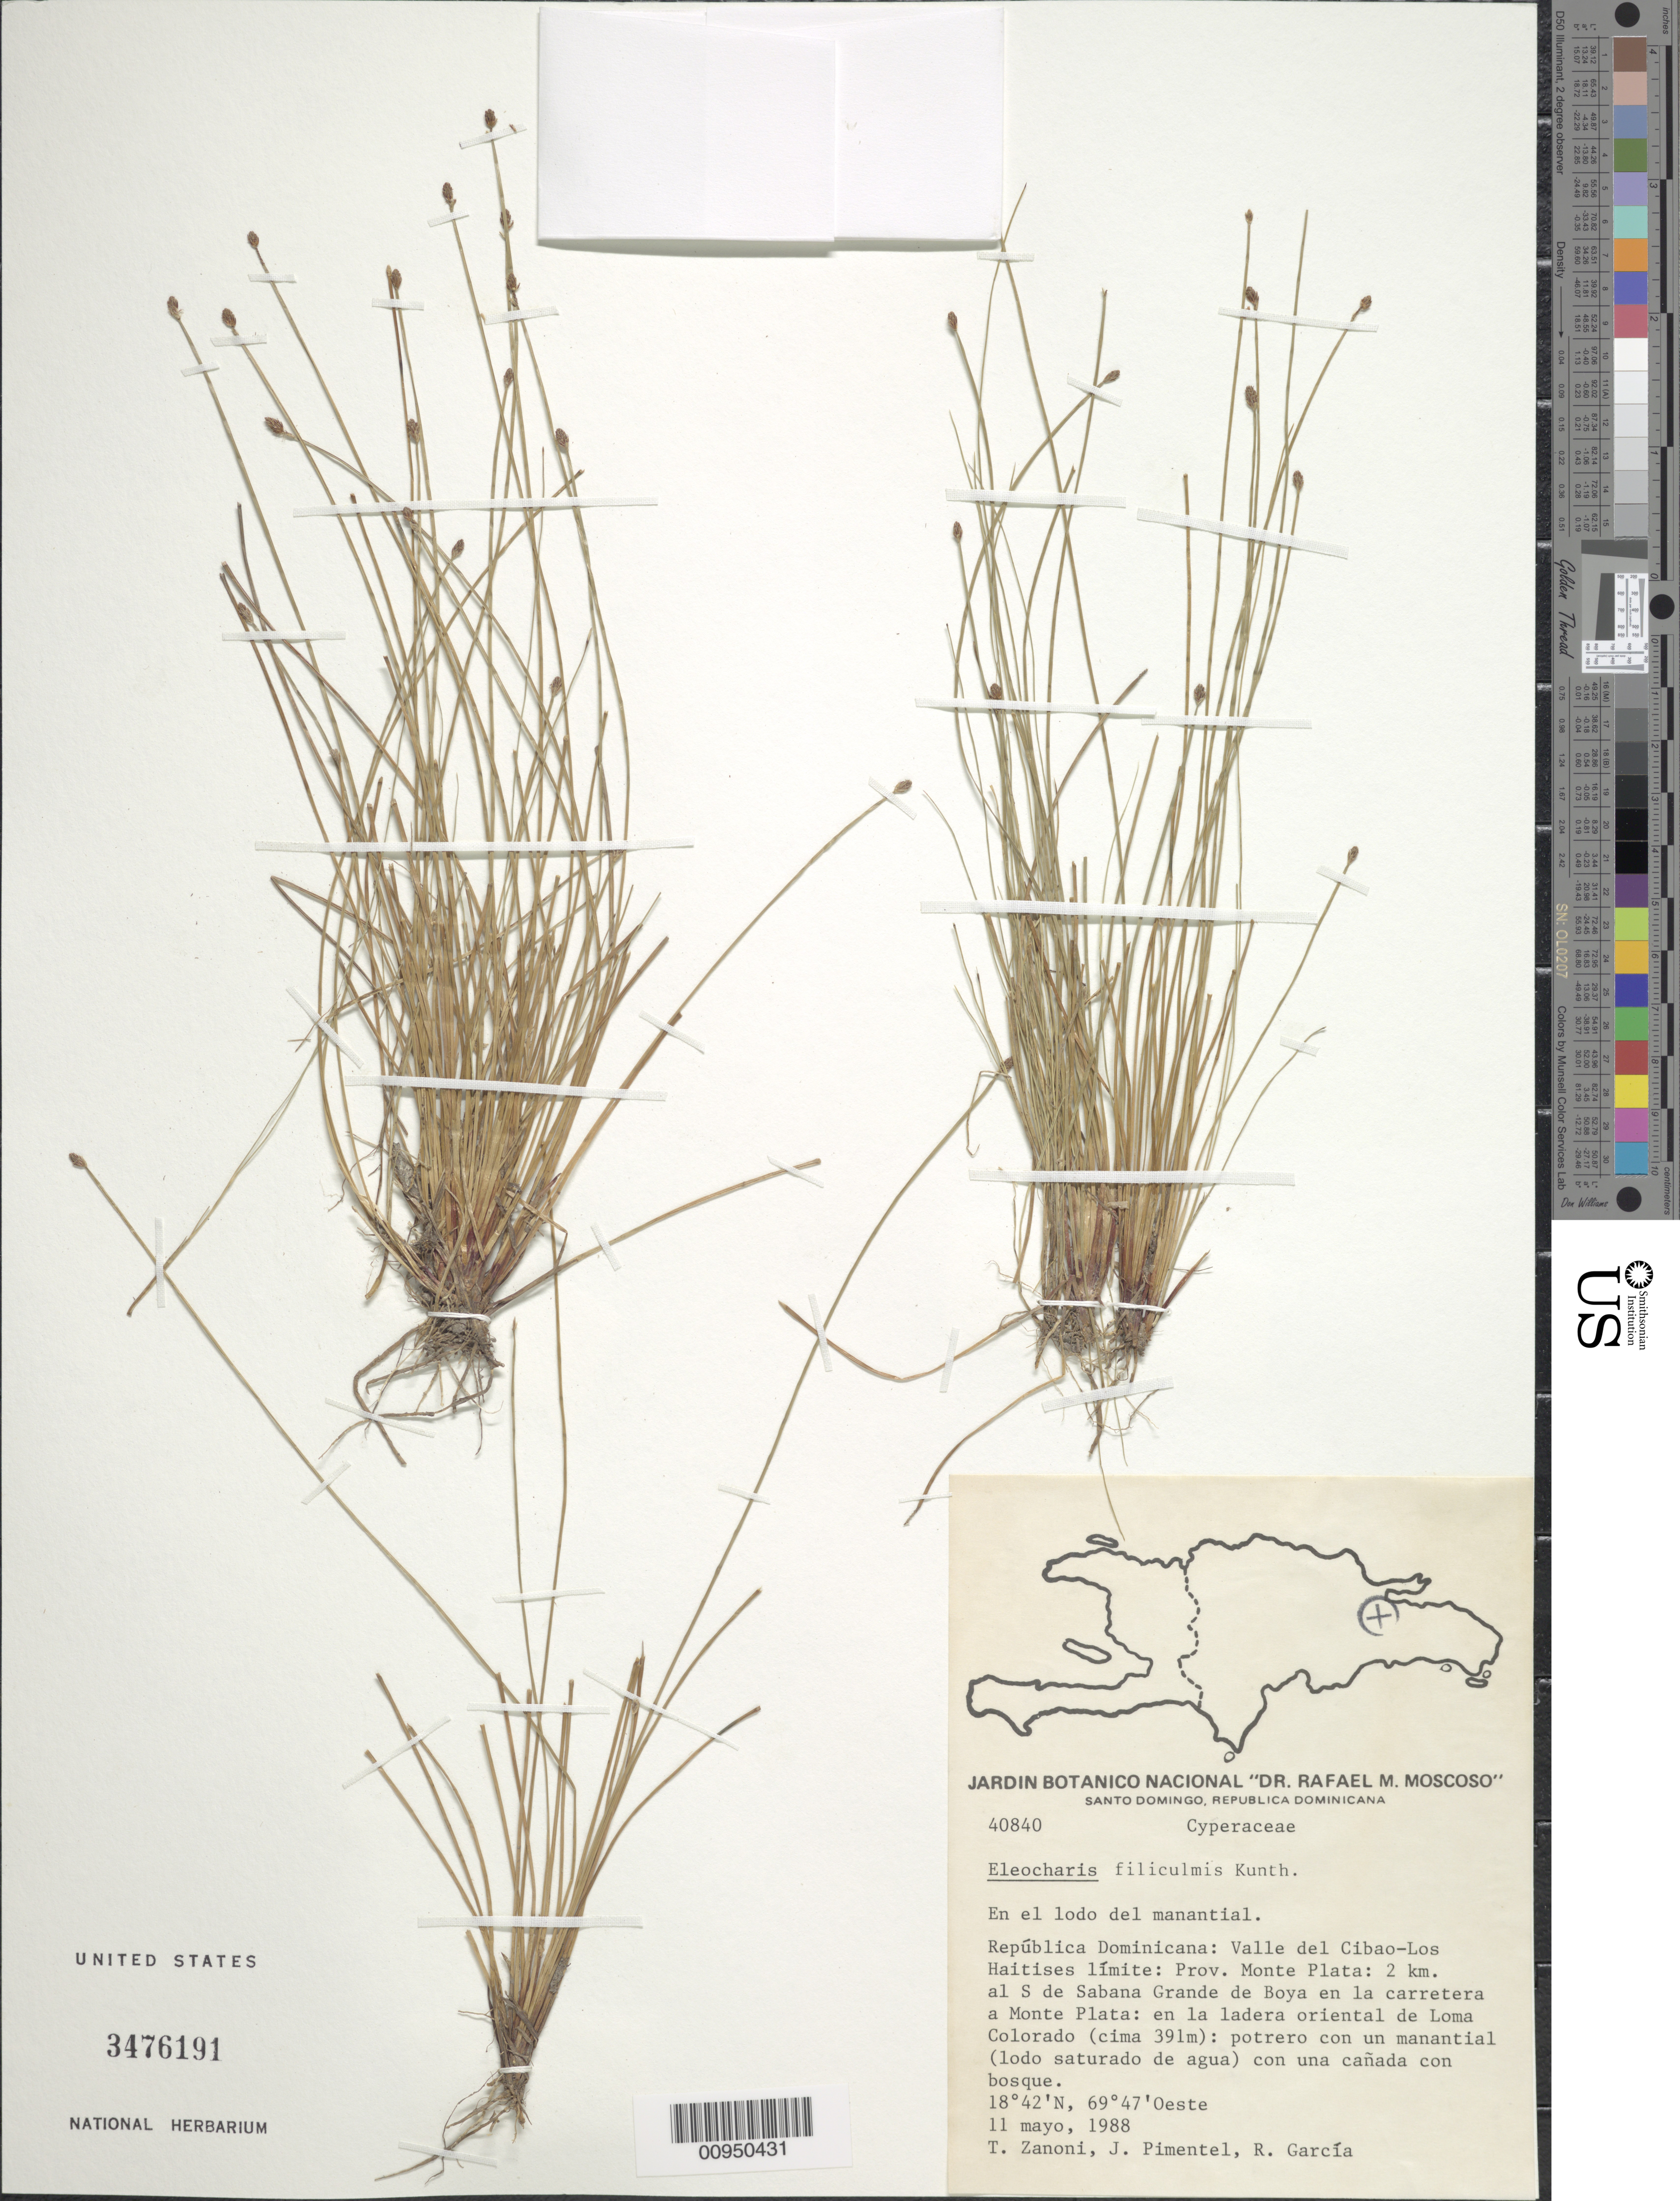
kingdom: Plantae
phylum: Tracheophyta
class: Liliopsida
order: Poales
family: Cyperaceae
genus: Eleocharis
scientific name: Eleocharis filiculmis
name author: Kunth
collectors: T. A. Zanoni, J. Pimentel & R. G. García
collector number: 40840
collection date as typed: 11 May 1988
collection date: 1988-05-11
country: Dominican Republic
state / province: Monte Plata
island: Hispaniola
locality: Valle del Ciabao-Los Haitises límite, 2 km al S de Sabana Grande de Boya en la carretera a Monte Plata, en la ladera oriental de Loma Colorado (cima 391 m)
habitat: Potrero con un manantial (lodo saturado de agua) con una cañada con bosque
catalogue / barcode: US 3476191